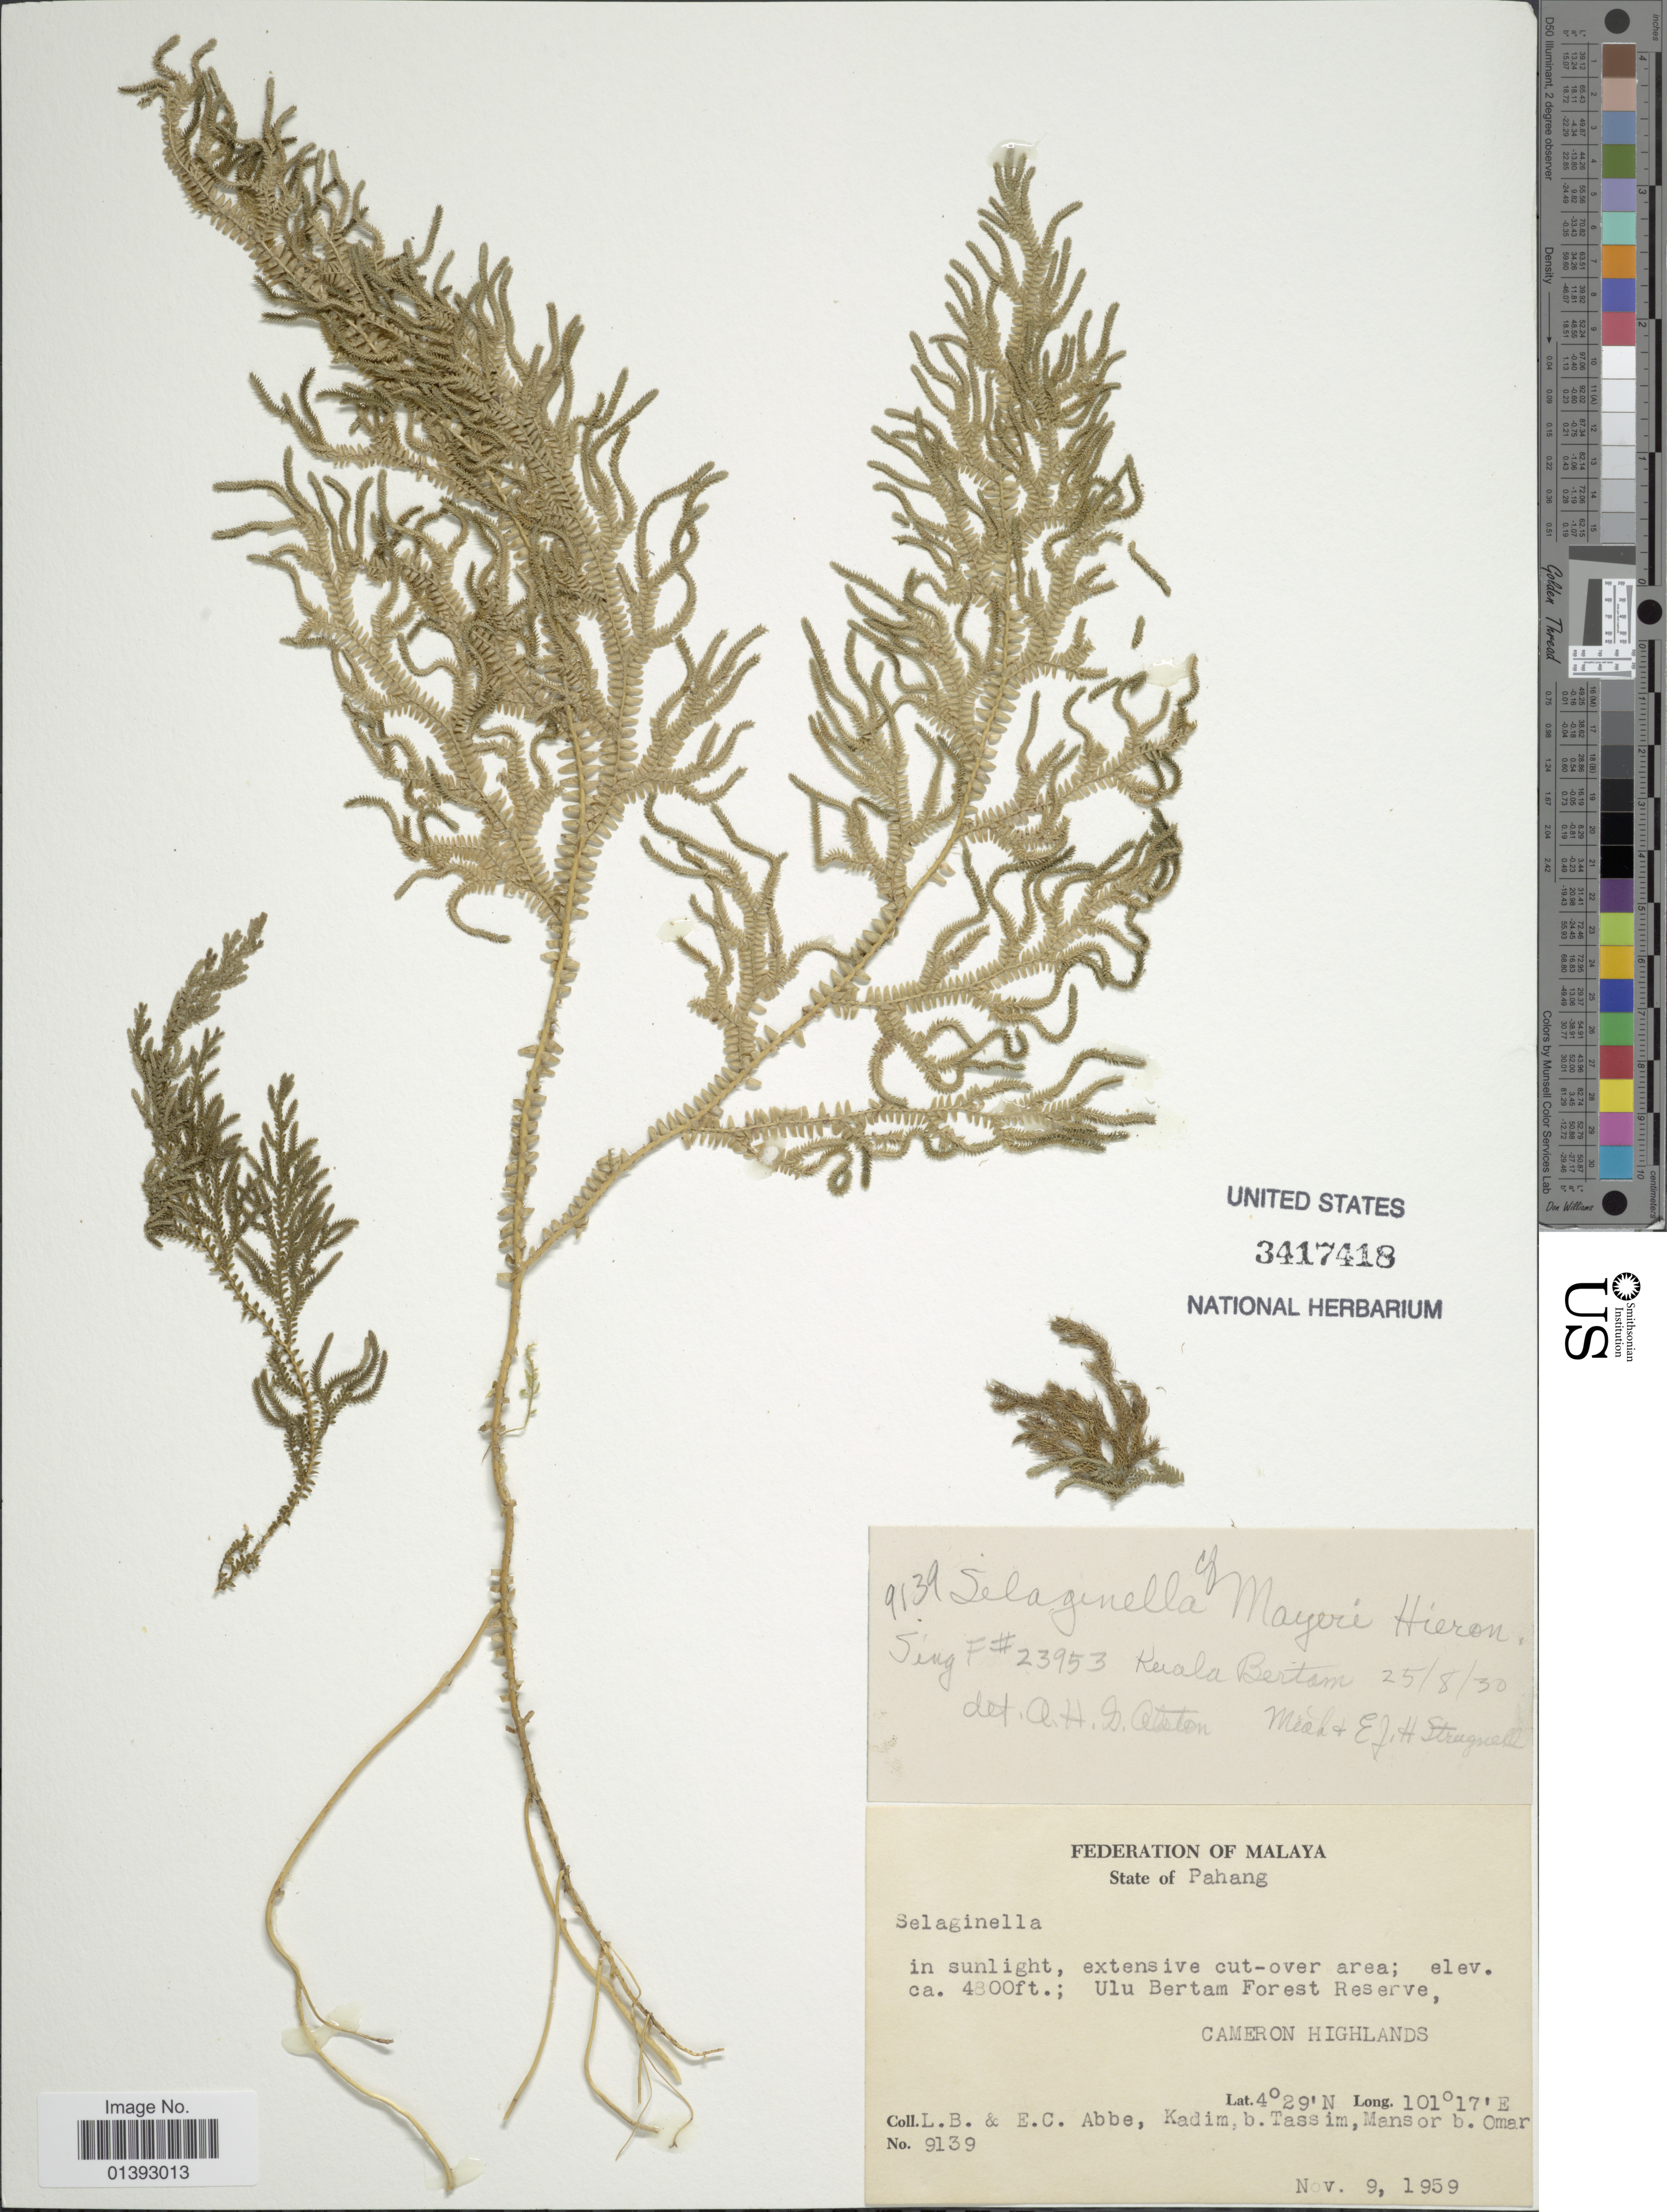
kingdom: Plantae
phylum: Tracheophyta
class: Lycopodiopsida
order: Selaginellales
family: Selaginellaceae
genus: Selaginella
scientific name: Selaginella mayeri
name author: Hieron.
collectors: L. B. Abbe, E. C. Abbe, K. Tassim & M. Omar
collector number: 9139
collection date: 1959-11-09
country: Malaysia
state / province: Pahang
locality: In sunlight, extensive cut-over area; Ulu Bertam forest Reserve, Cameron Highlands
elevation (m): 1463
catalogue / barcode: US 3417418